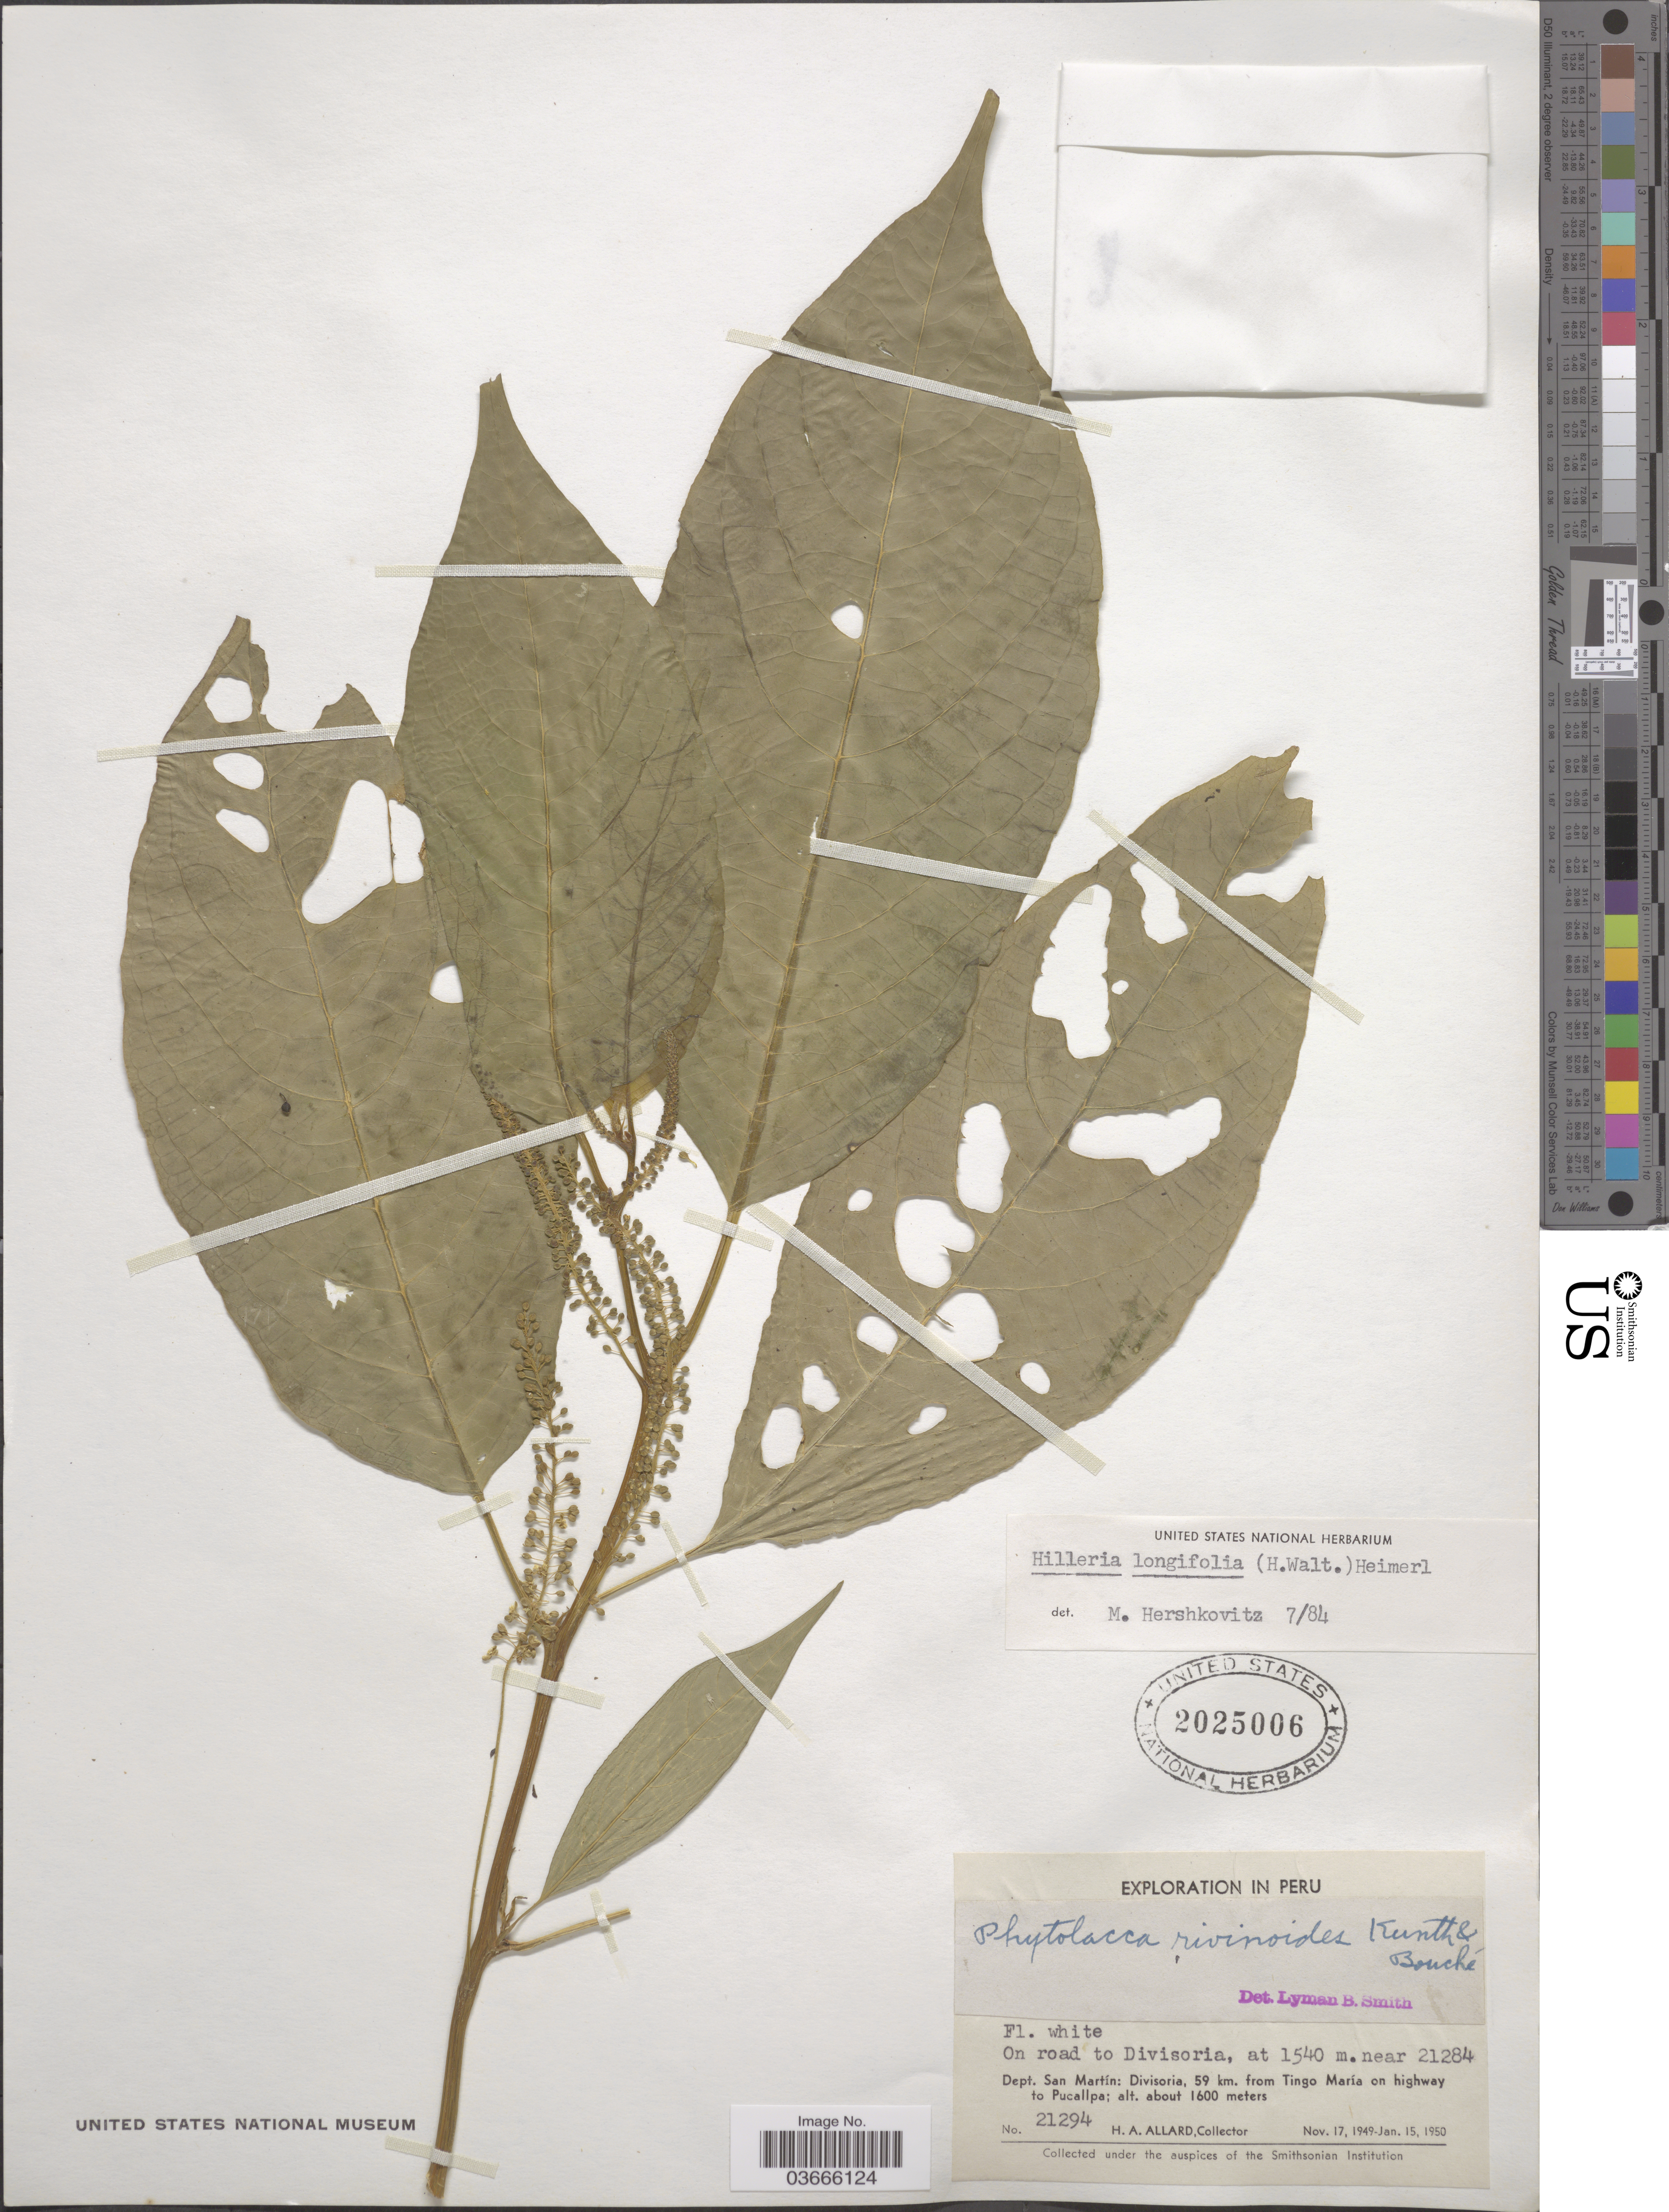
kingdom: Plantae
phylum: Tracheophyta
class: Magnoliopsida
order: Caryophyllales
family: Phytolaccaceae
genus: Hilleria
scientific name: Hilleria longifolia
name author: (H. Walter) Heimerl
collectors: H. A. Allard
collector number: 21294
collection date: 1949-11-17/1950-01-15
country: Peru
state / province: San Martín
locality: On road to Divisoria. Dept. San Martín: Divisoria, 59 km. from Tingo María on highway to Pucallpa.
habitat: on road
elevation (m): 1600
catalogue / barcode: US 2025006